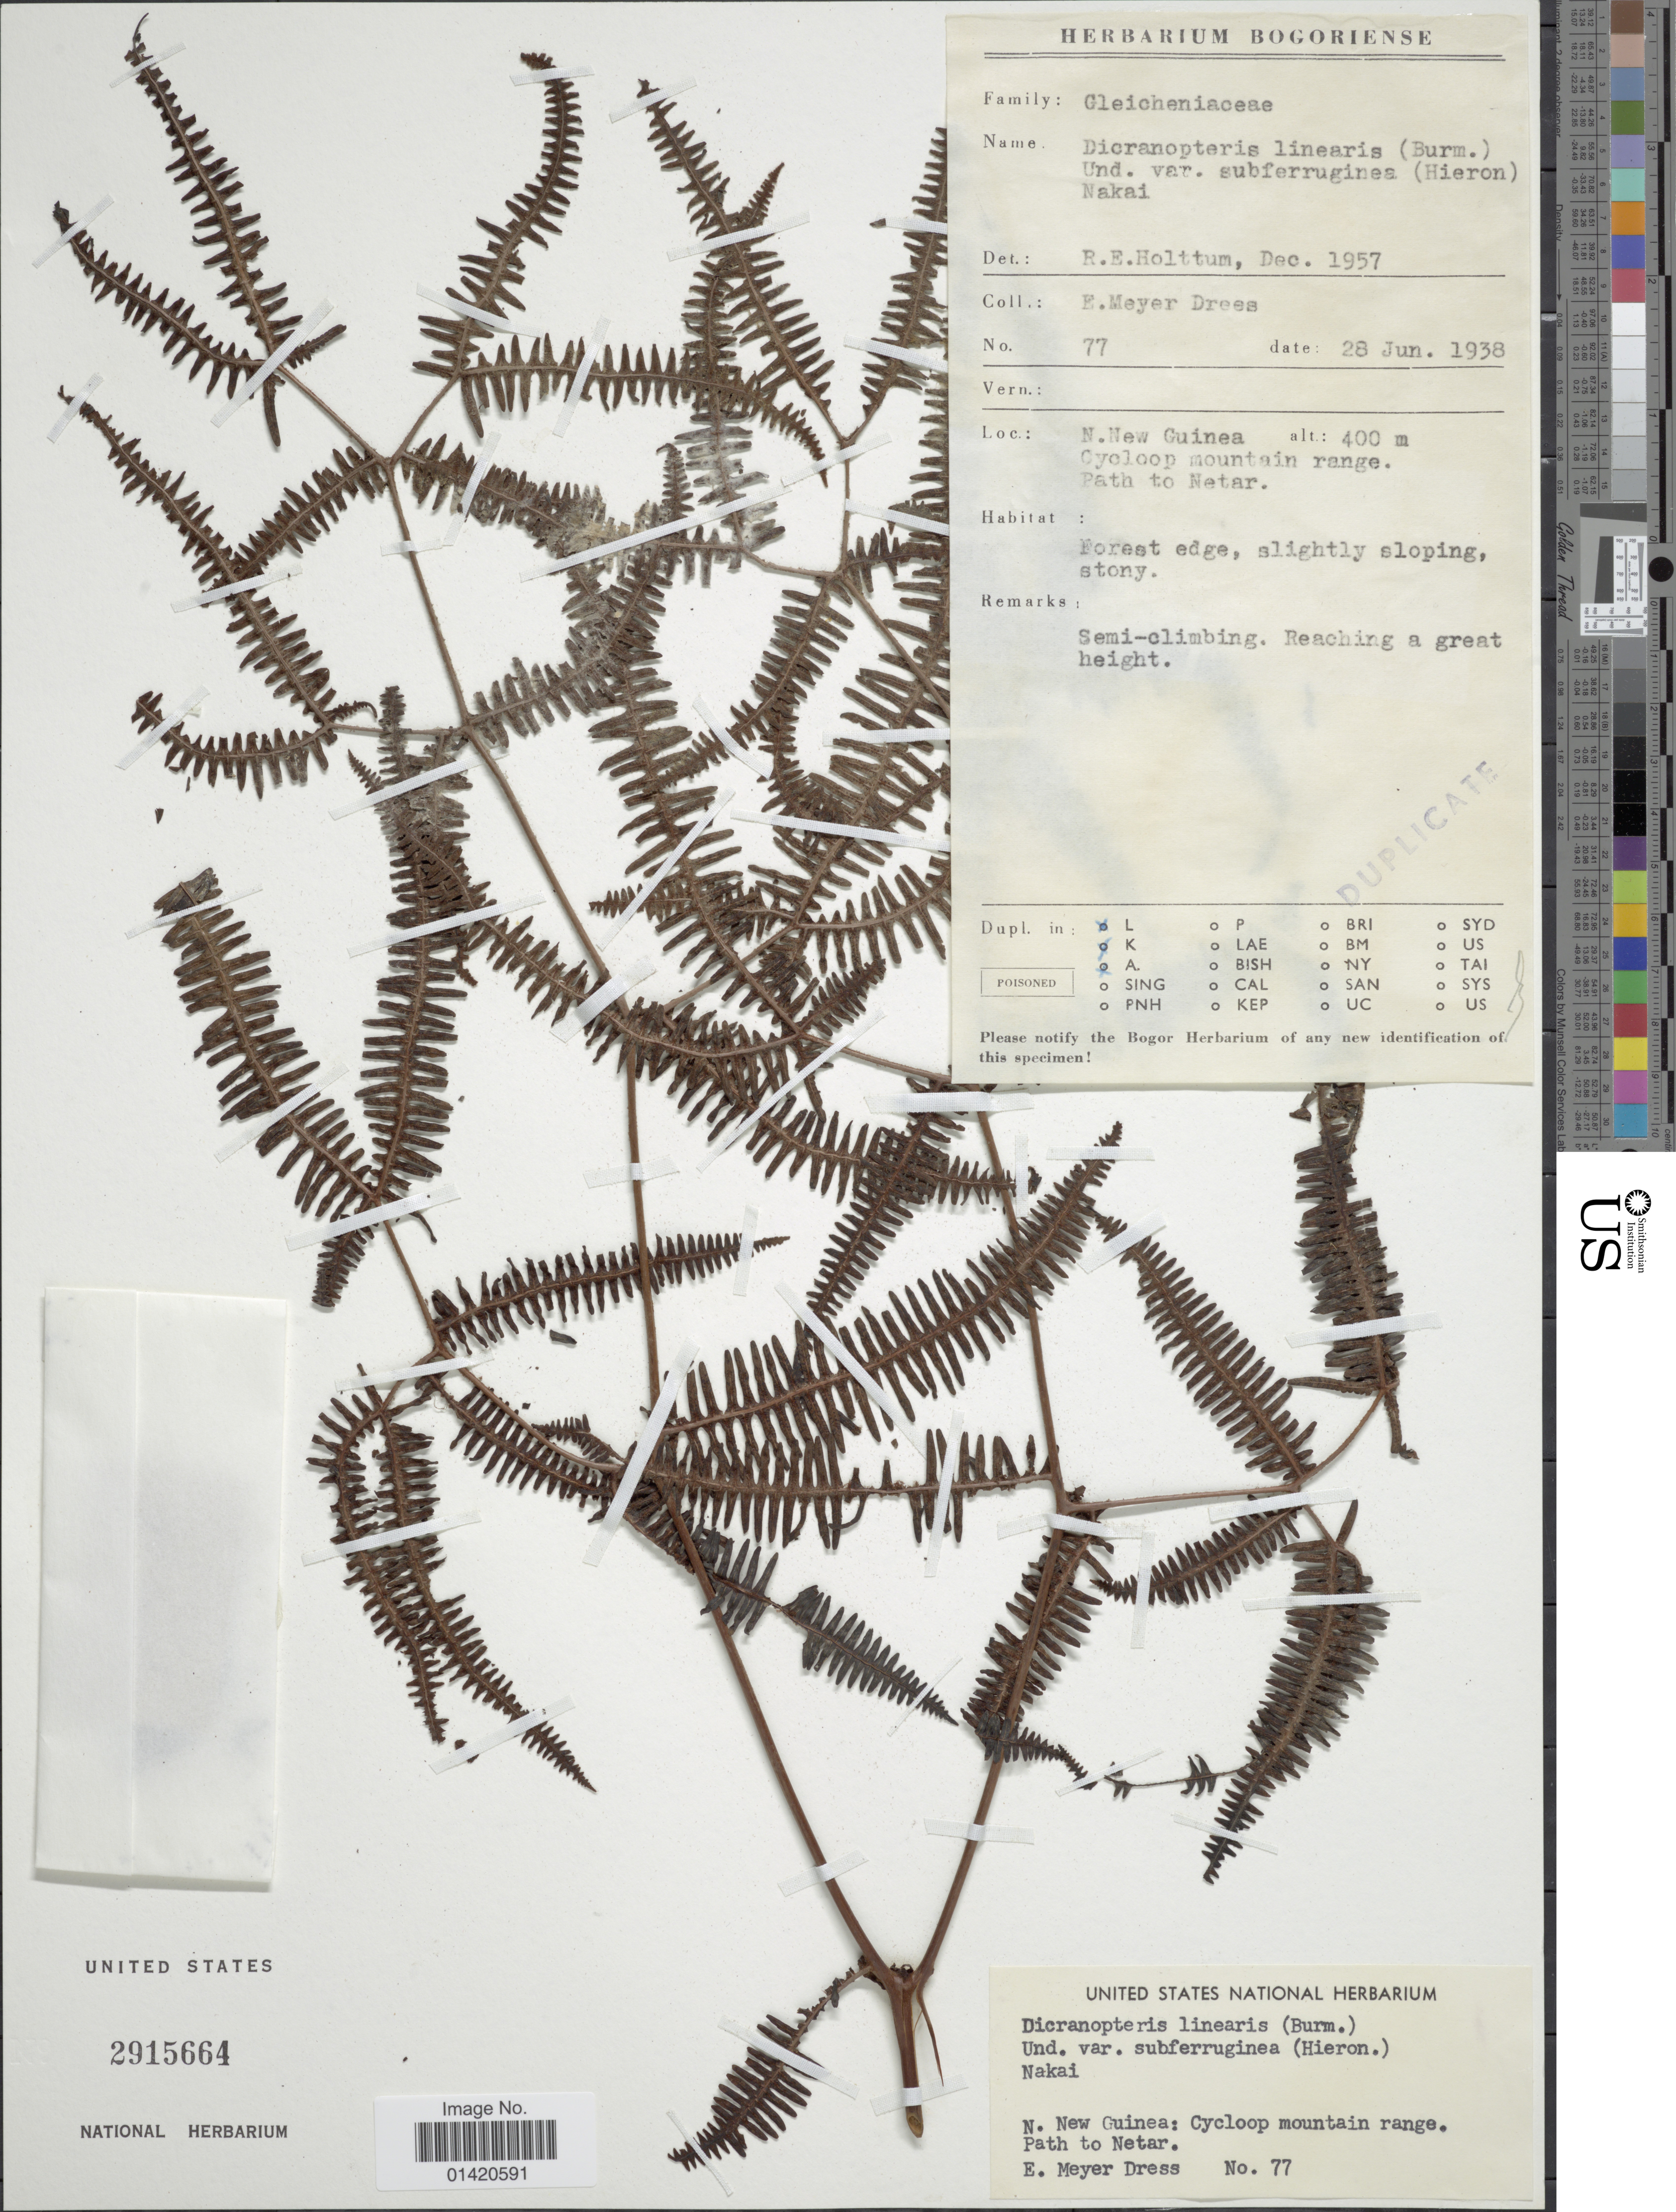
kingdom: Plantae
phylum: Tracheophyta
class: Polypodiopsida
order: Gleicheniales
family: Gleicheniaceae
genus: Dicranopteris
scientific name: Dicranopteris linearis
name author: (Burm. f.) Underw.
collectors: E. Meijer-Drees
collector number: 77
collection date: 1938-06-28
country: Indonesia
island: New Guinea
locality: N.New Guinea, Cycloop mountain range. path to Nethar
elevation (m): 400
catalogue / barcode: US 2915664